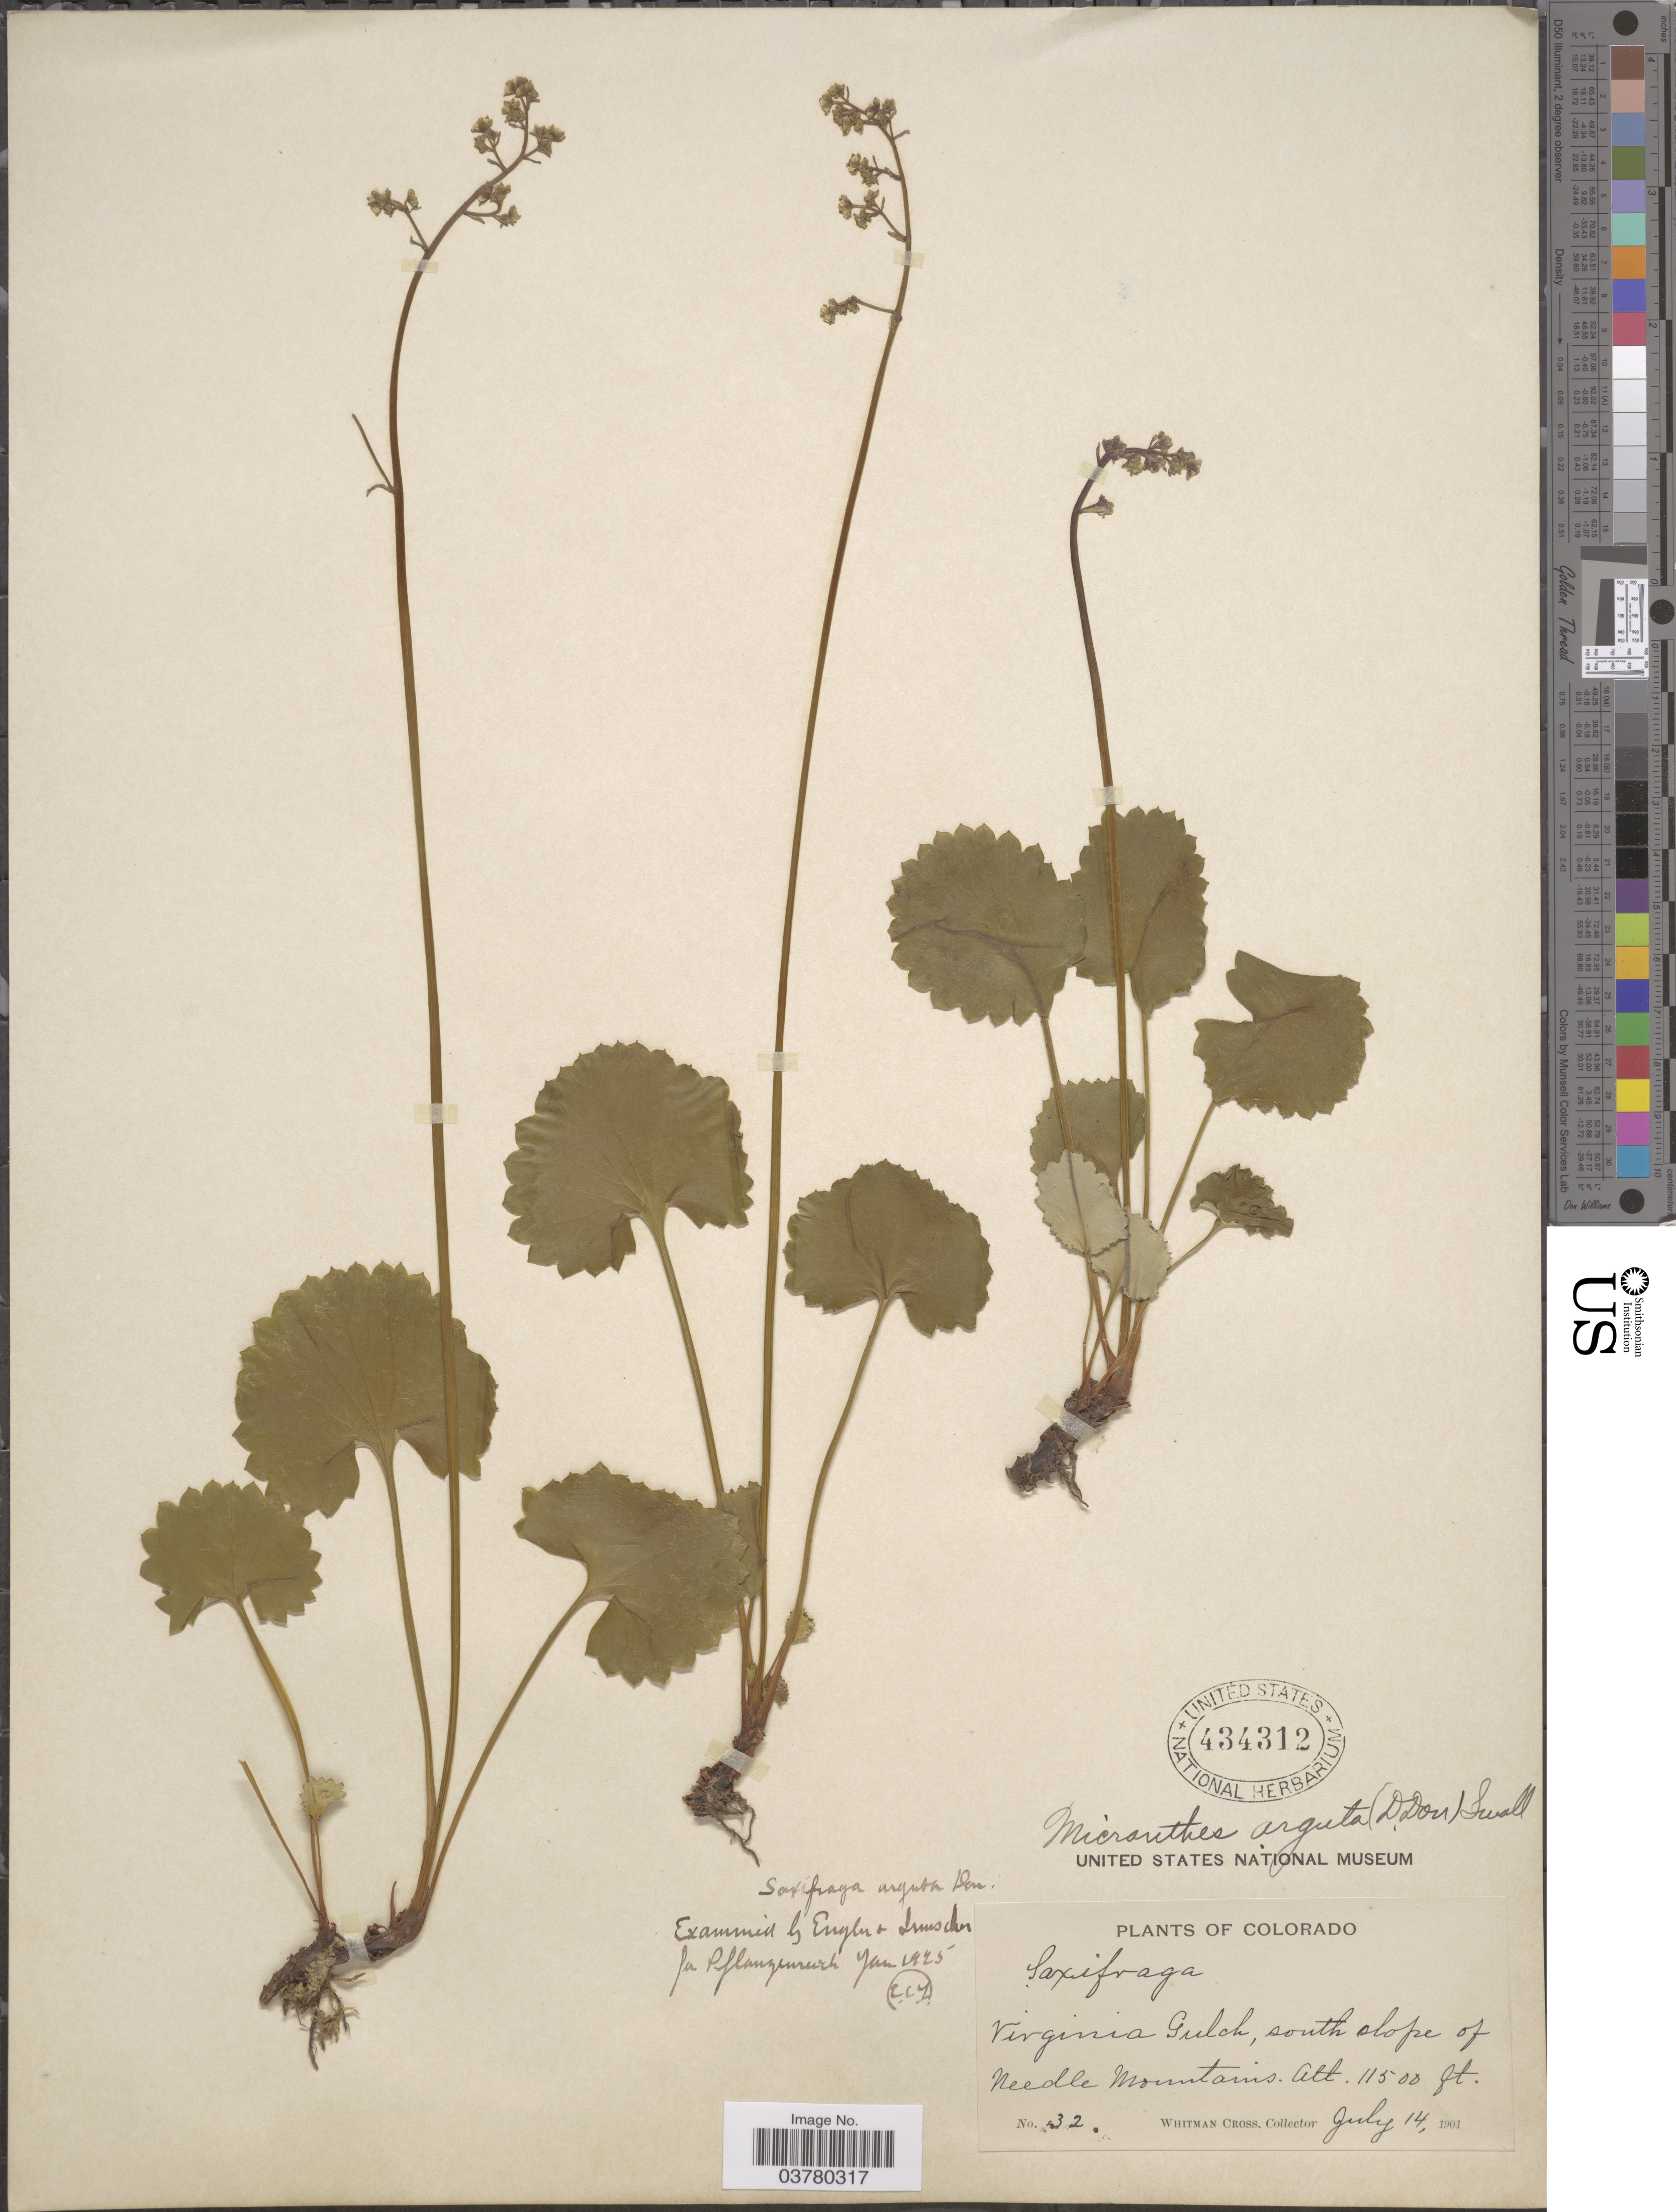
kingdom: Plantae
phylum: Tracheophyta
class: Magnoliopsida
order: Saxifragales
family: Saxifragaceae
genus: Micranthes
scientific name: Micranthes odontoloma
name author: (Piper) A. Heller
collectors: W. Cross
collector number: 32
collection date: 1901-07-14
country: United States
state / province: Colorado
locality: Virginia Gulch, south slope of Needle Mountains.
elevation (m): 3505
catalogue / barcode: US 434312